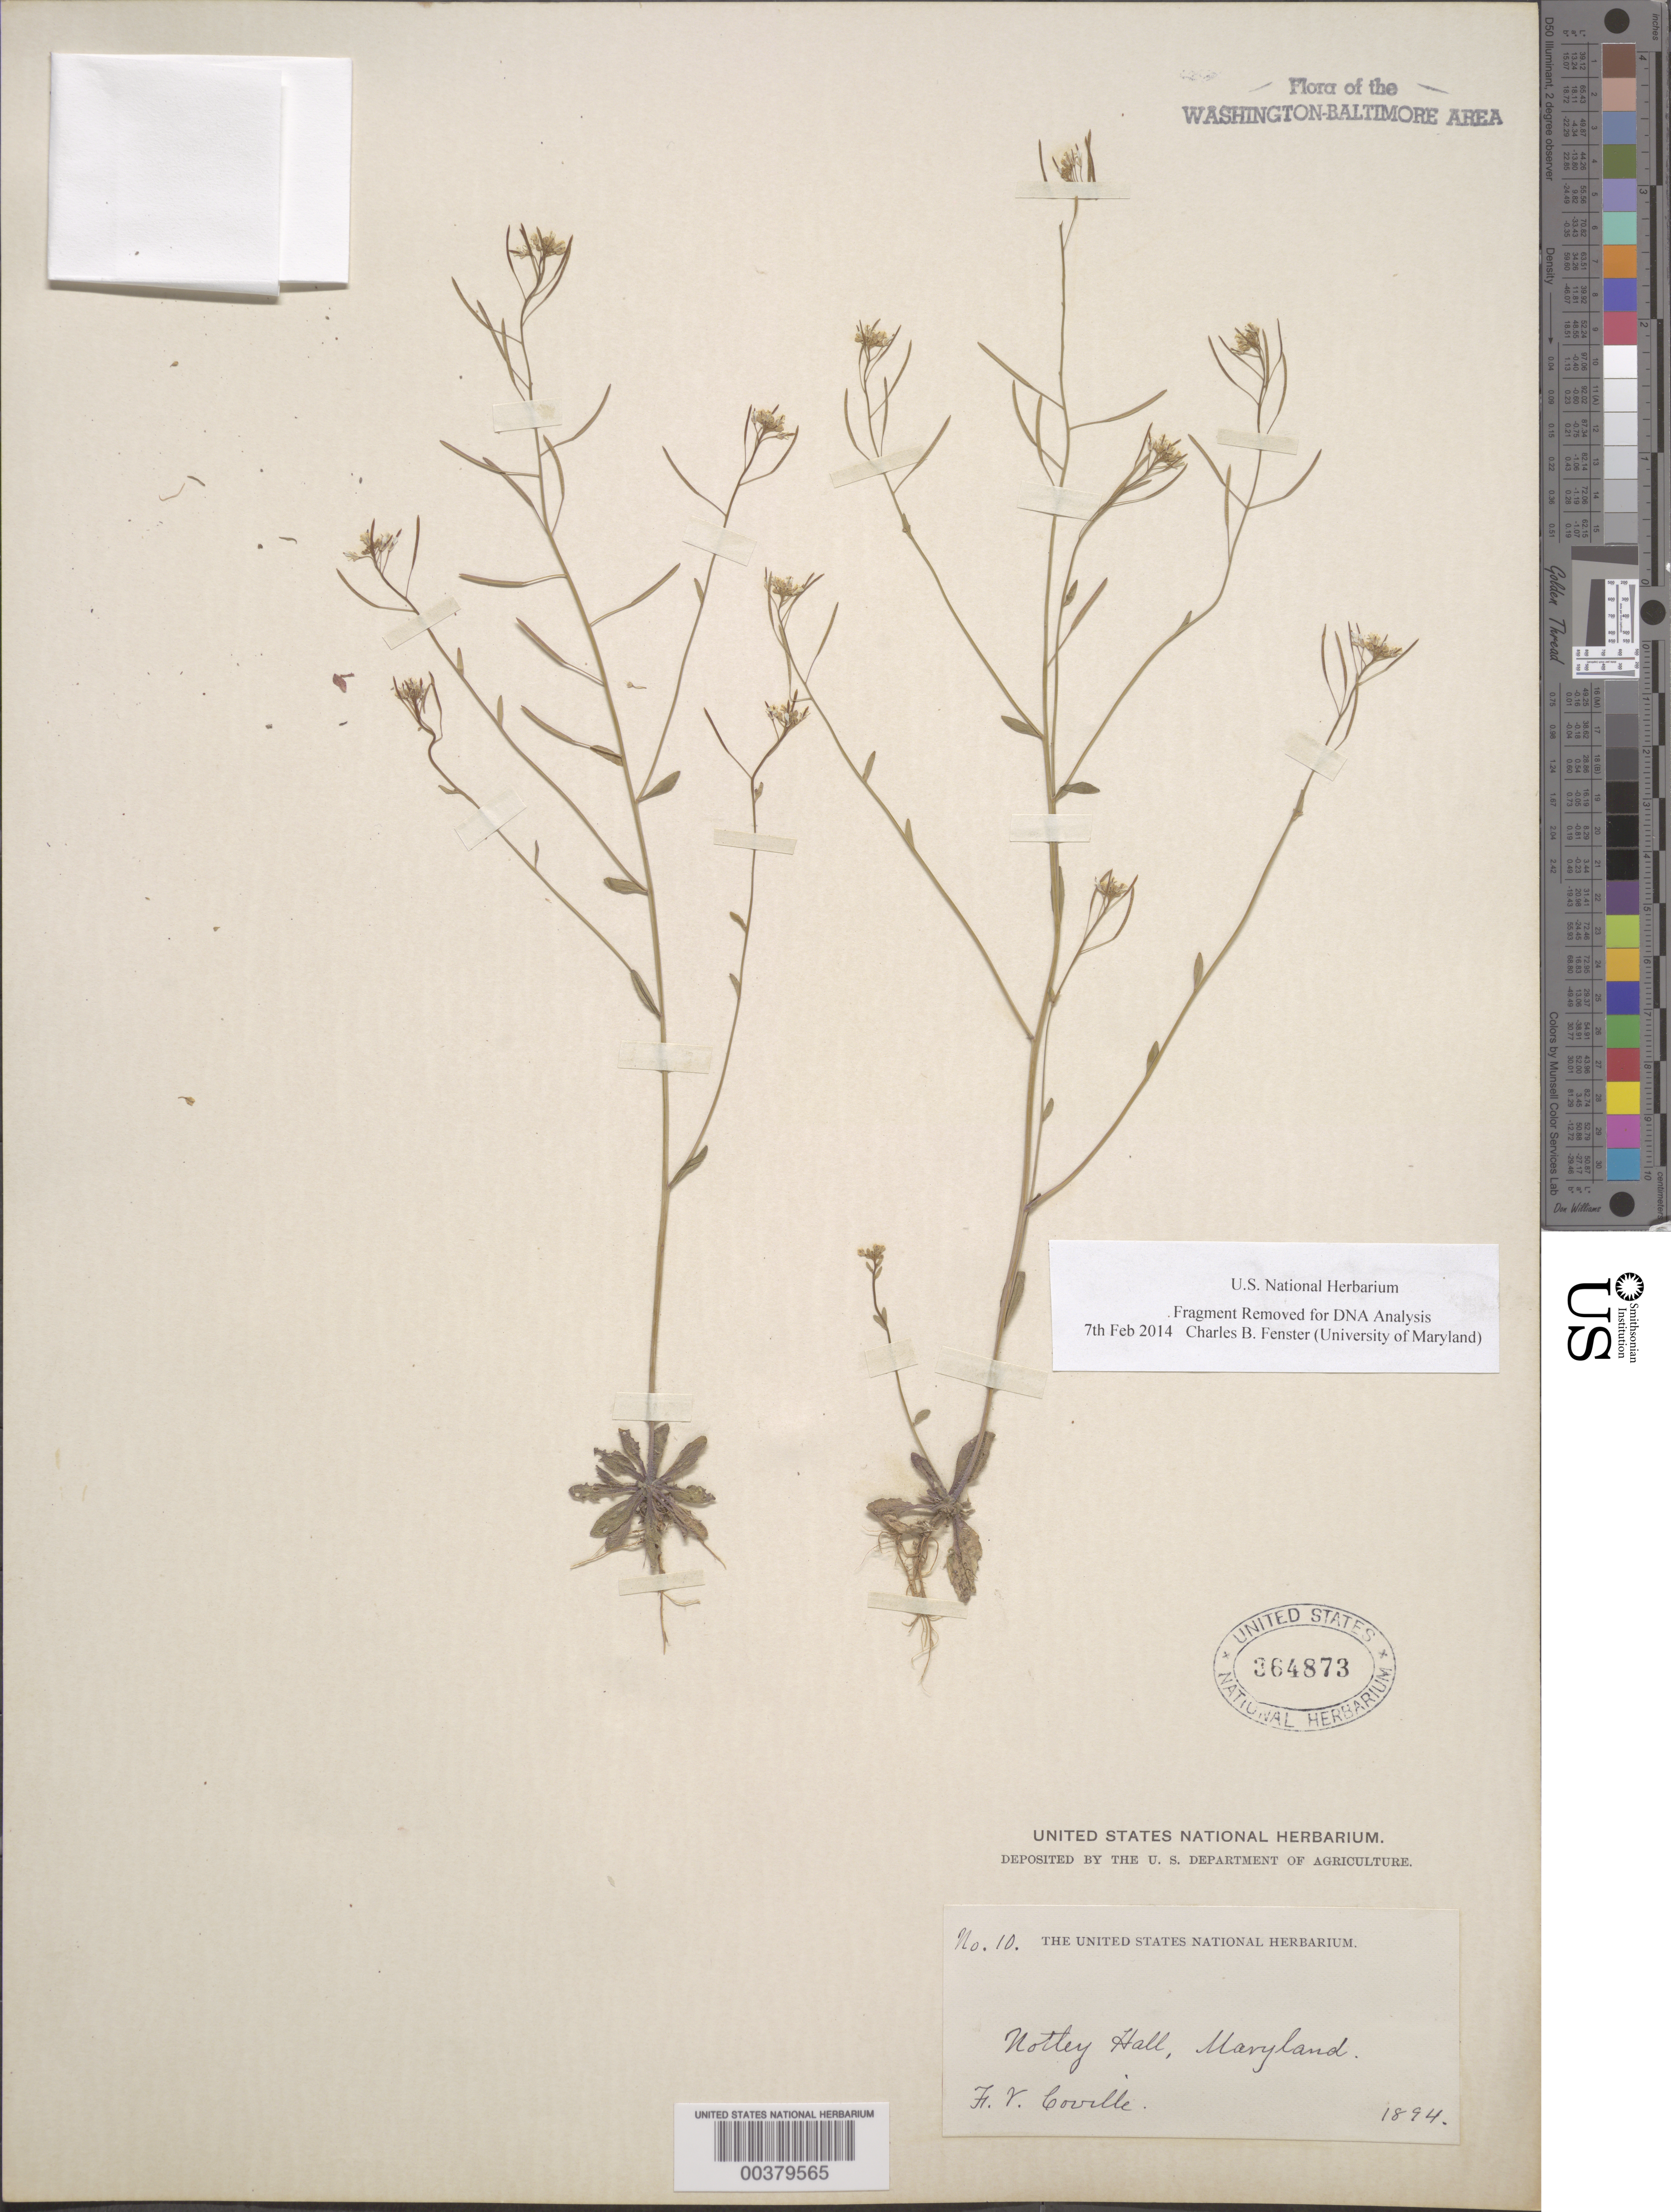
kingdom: Plantae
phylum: Tracheophyta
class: Magnoliopsida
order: Brassicales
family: Brassicaceae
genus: Arabidopsis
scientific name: Arabidopsis thaliana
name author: (L.) Heynh.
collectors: F. V. Coville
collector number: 10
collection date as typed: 1894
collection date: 1894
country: United States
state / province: Maryland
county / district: Prince George's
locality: Notley Hall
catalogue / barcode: US 364873